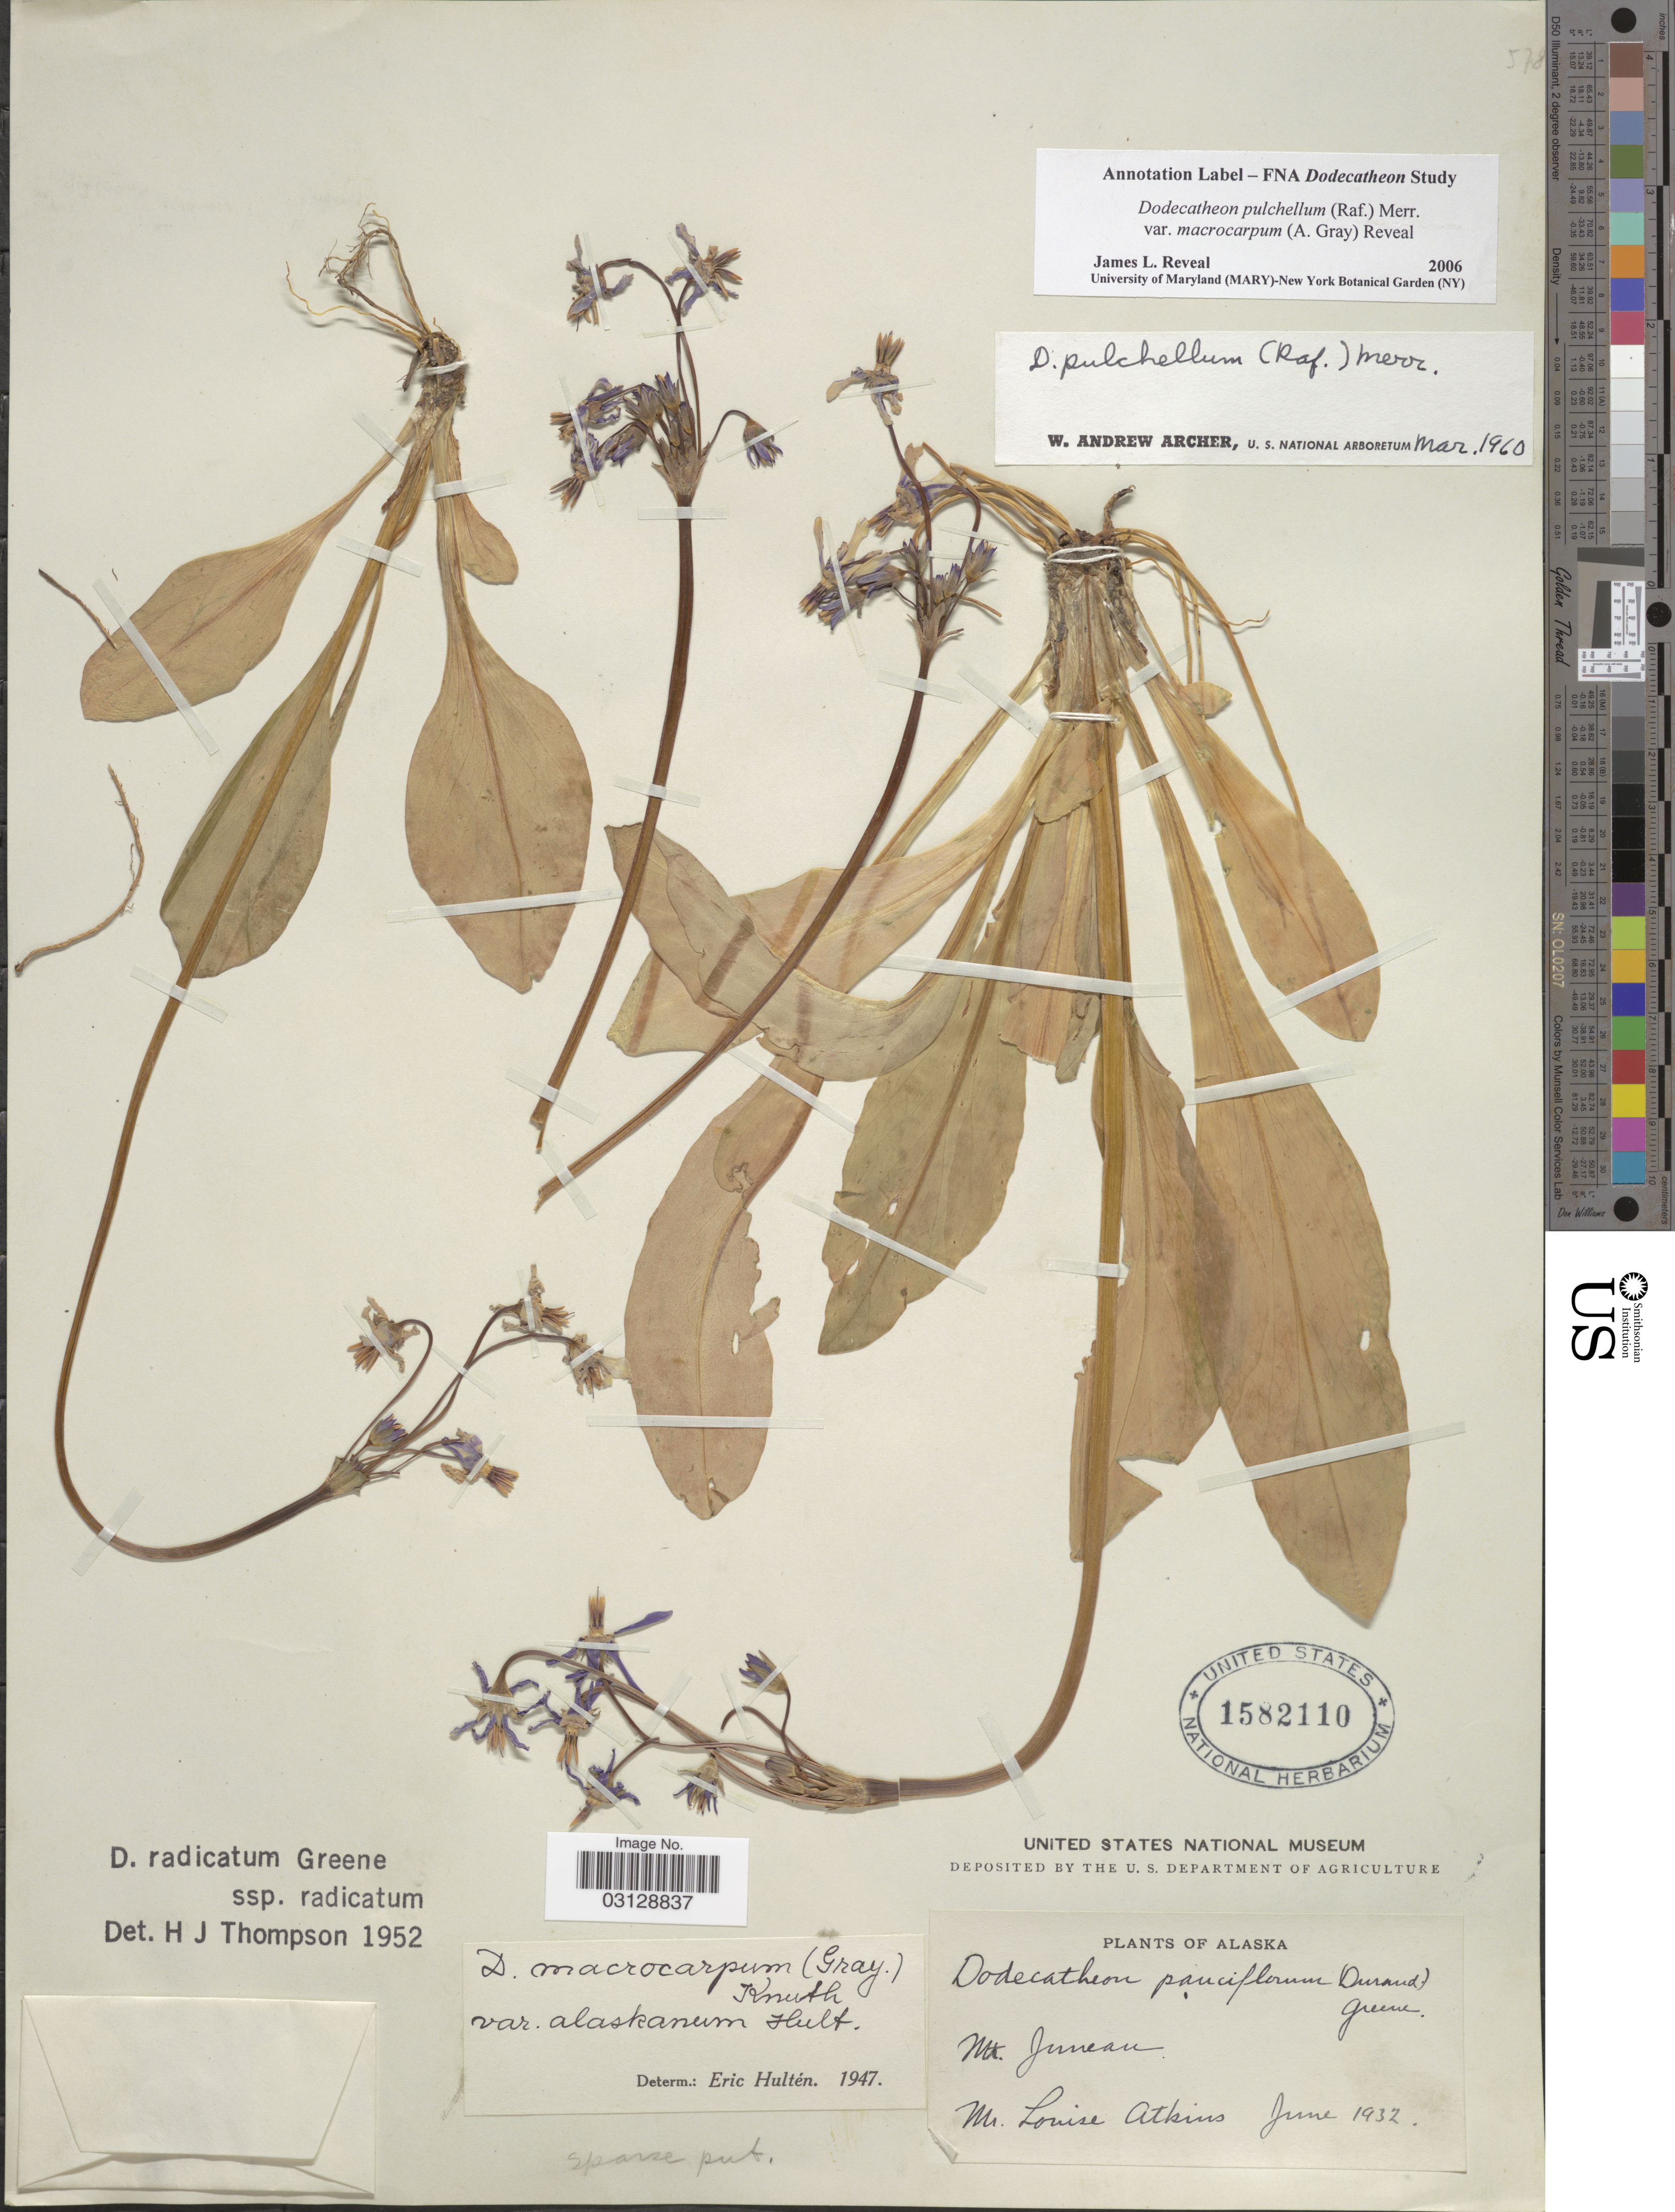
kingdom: Plantae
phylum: Tracheophyta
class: Magnoliopsida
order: Ericales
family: Primulaceae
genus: Dodecatheon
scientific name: Dodecatheon pulchellum var. macrocarpum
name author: (A. Gray) Reveal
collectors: L. Atkins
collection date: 1932-06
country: United States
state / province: Alaska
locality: Mt. Juneau.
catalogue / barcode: US 1582110